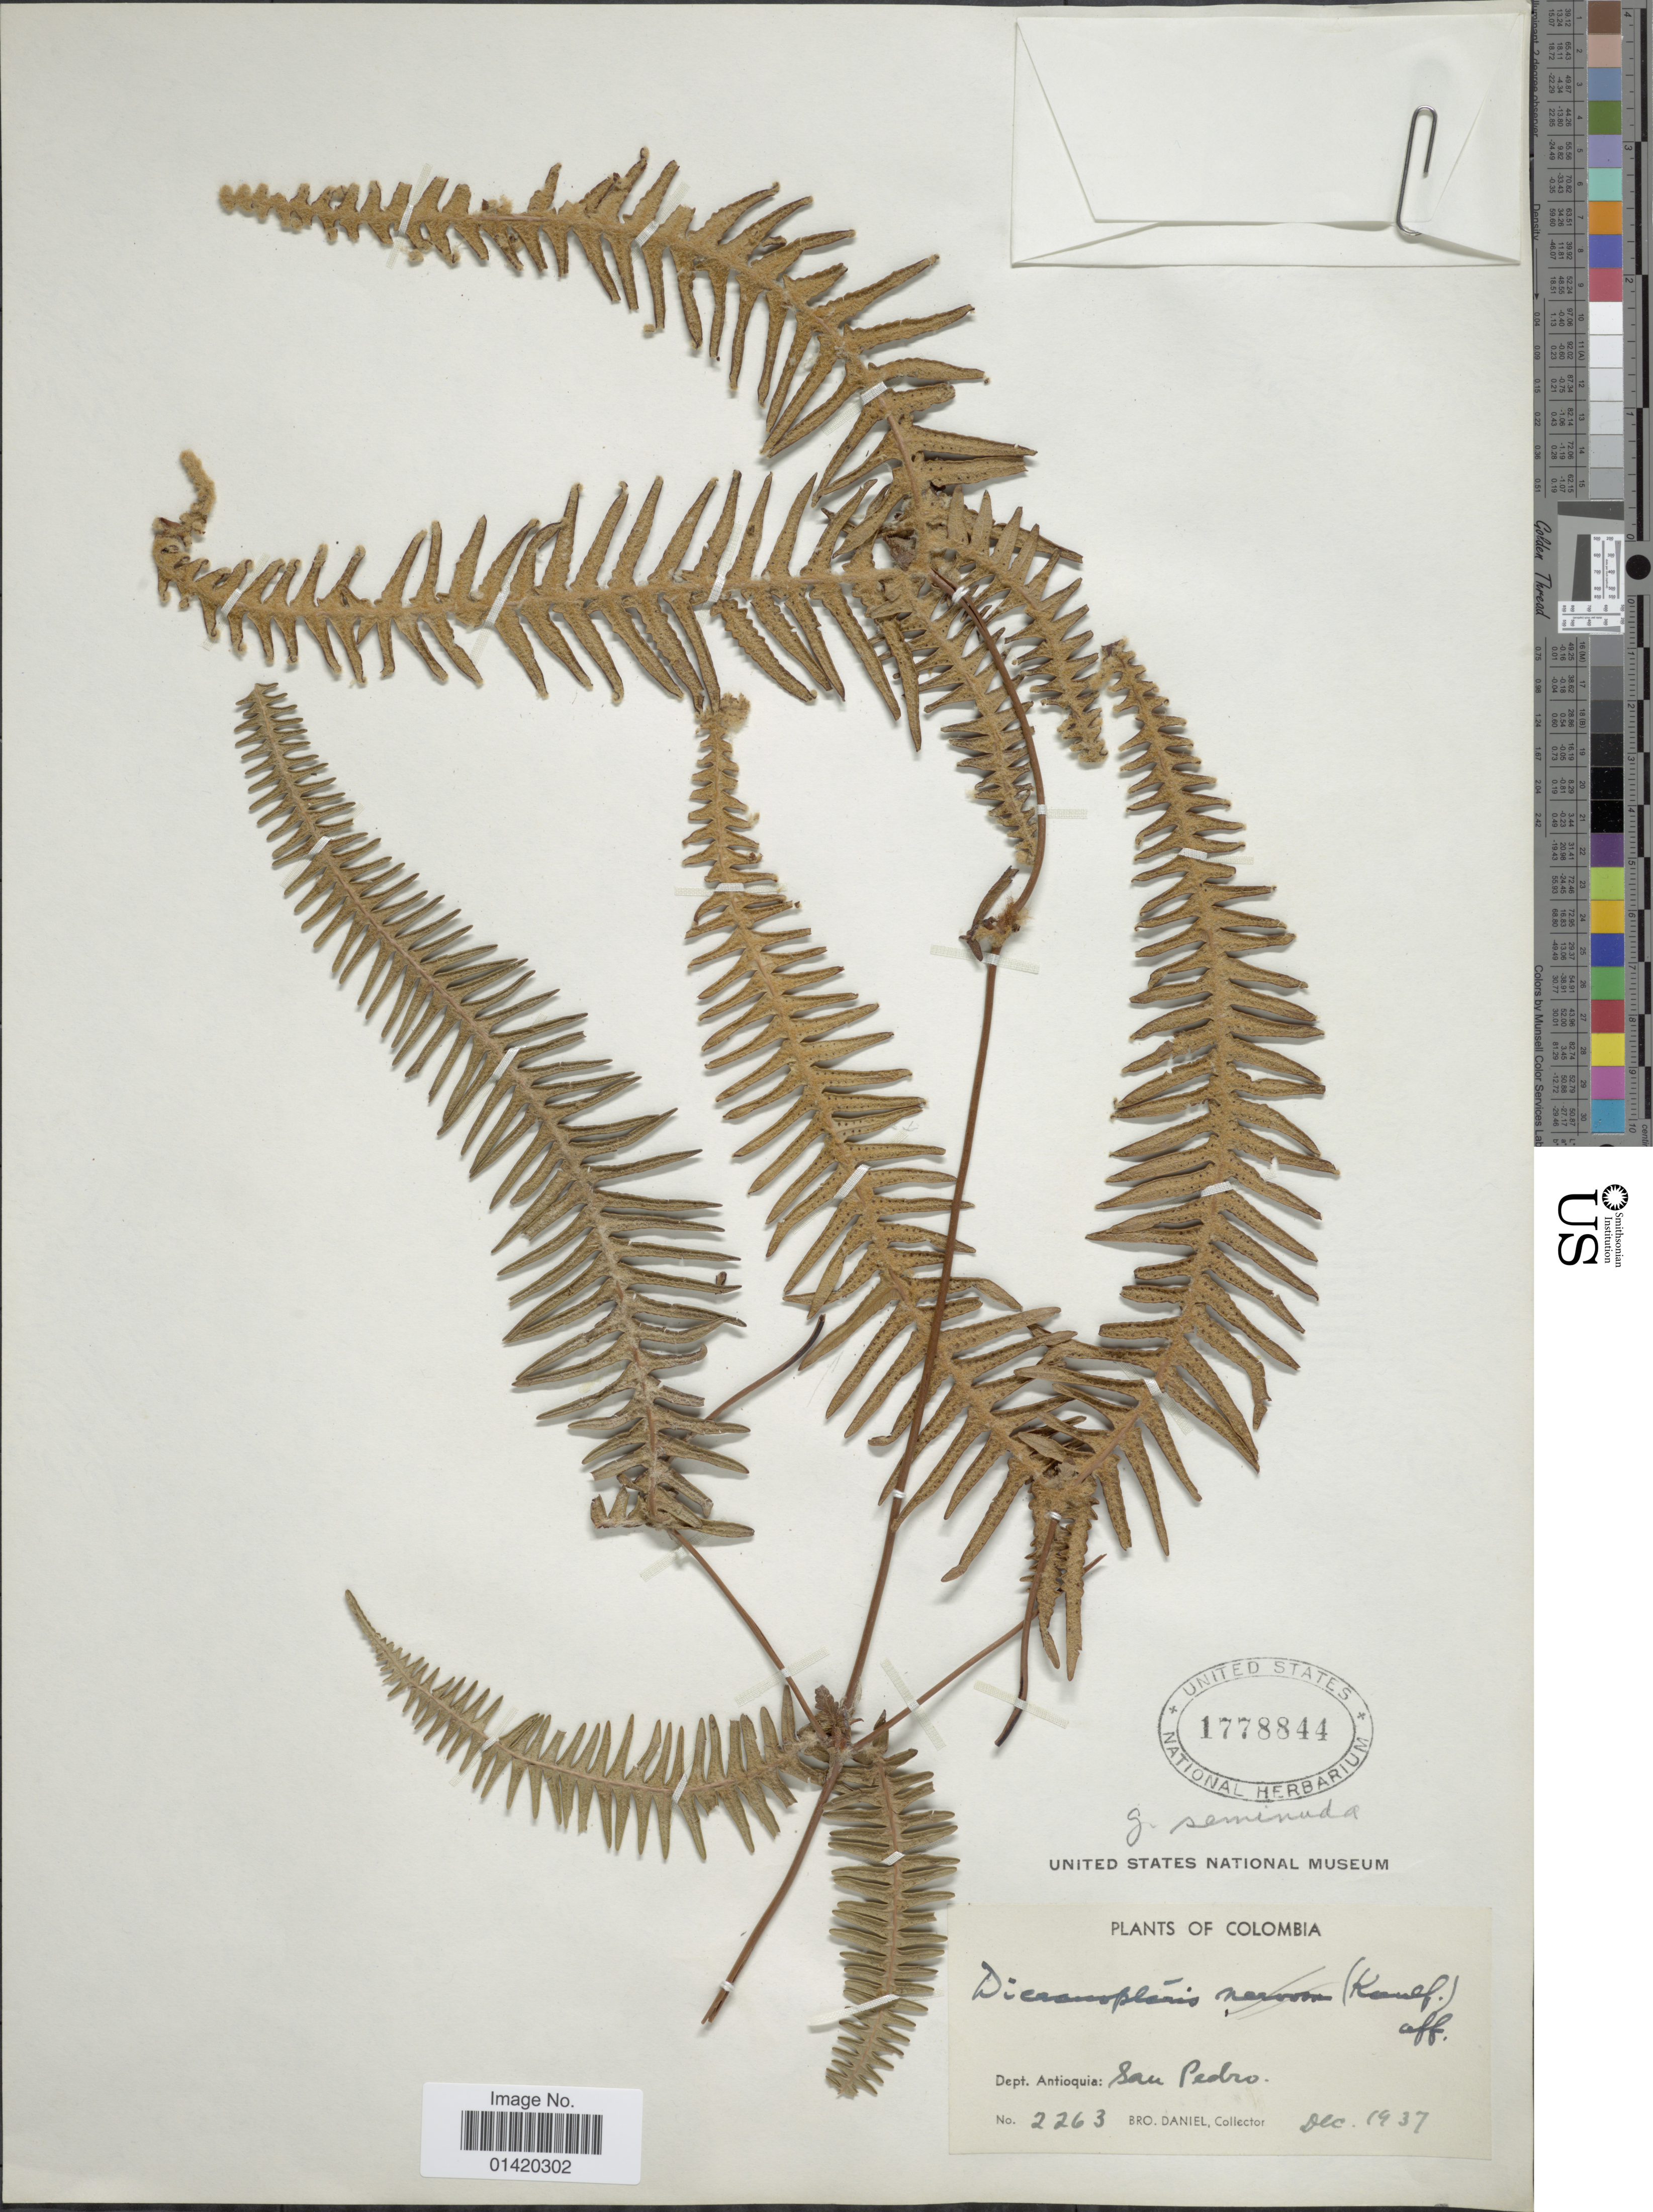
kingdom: Plantae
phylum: Tracheophyta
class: Polypodiopsida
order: Gleicheniales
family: Gleicheniaceae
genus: Dicranopteris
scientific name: Dicranopteris seminuda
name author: (Klotzsch) Maxon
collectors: Bro. Daniel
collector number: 2263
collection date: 1937-12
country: Colombia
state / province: Antioquia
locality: Dep. Antioquia: San Pedro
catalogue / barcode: US 1778844